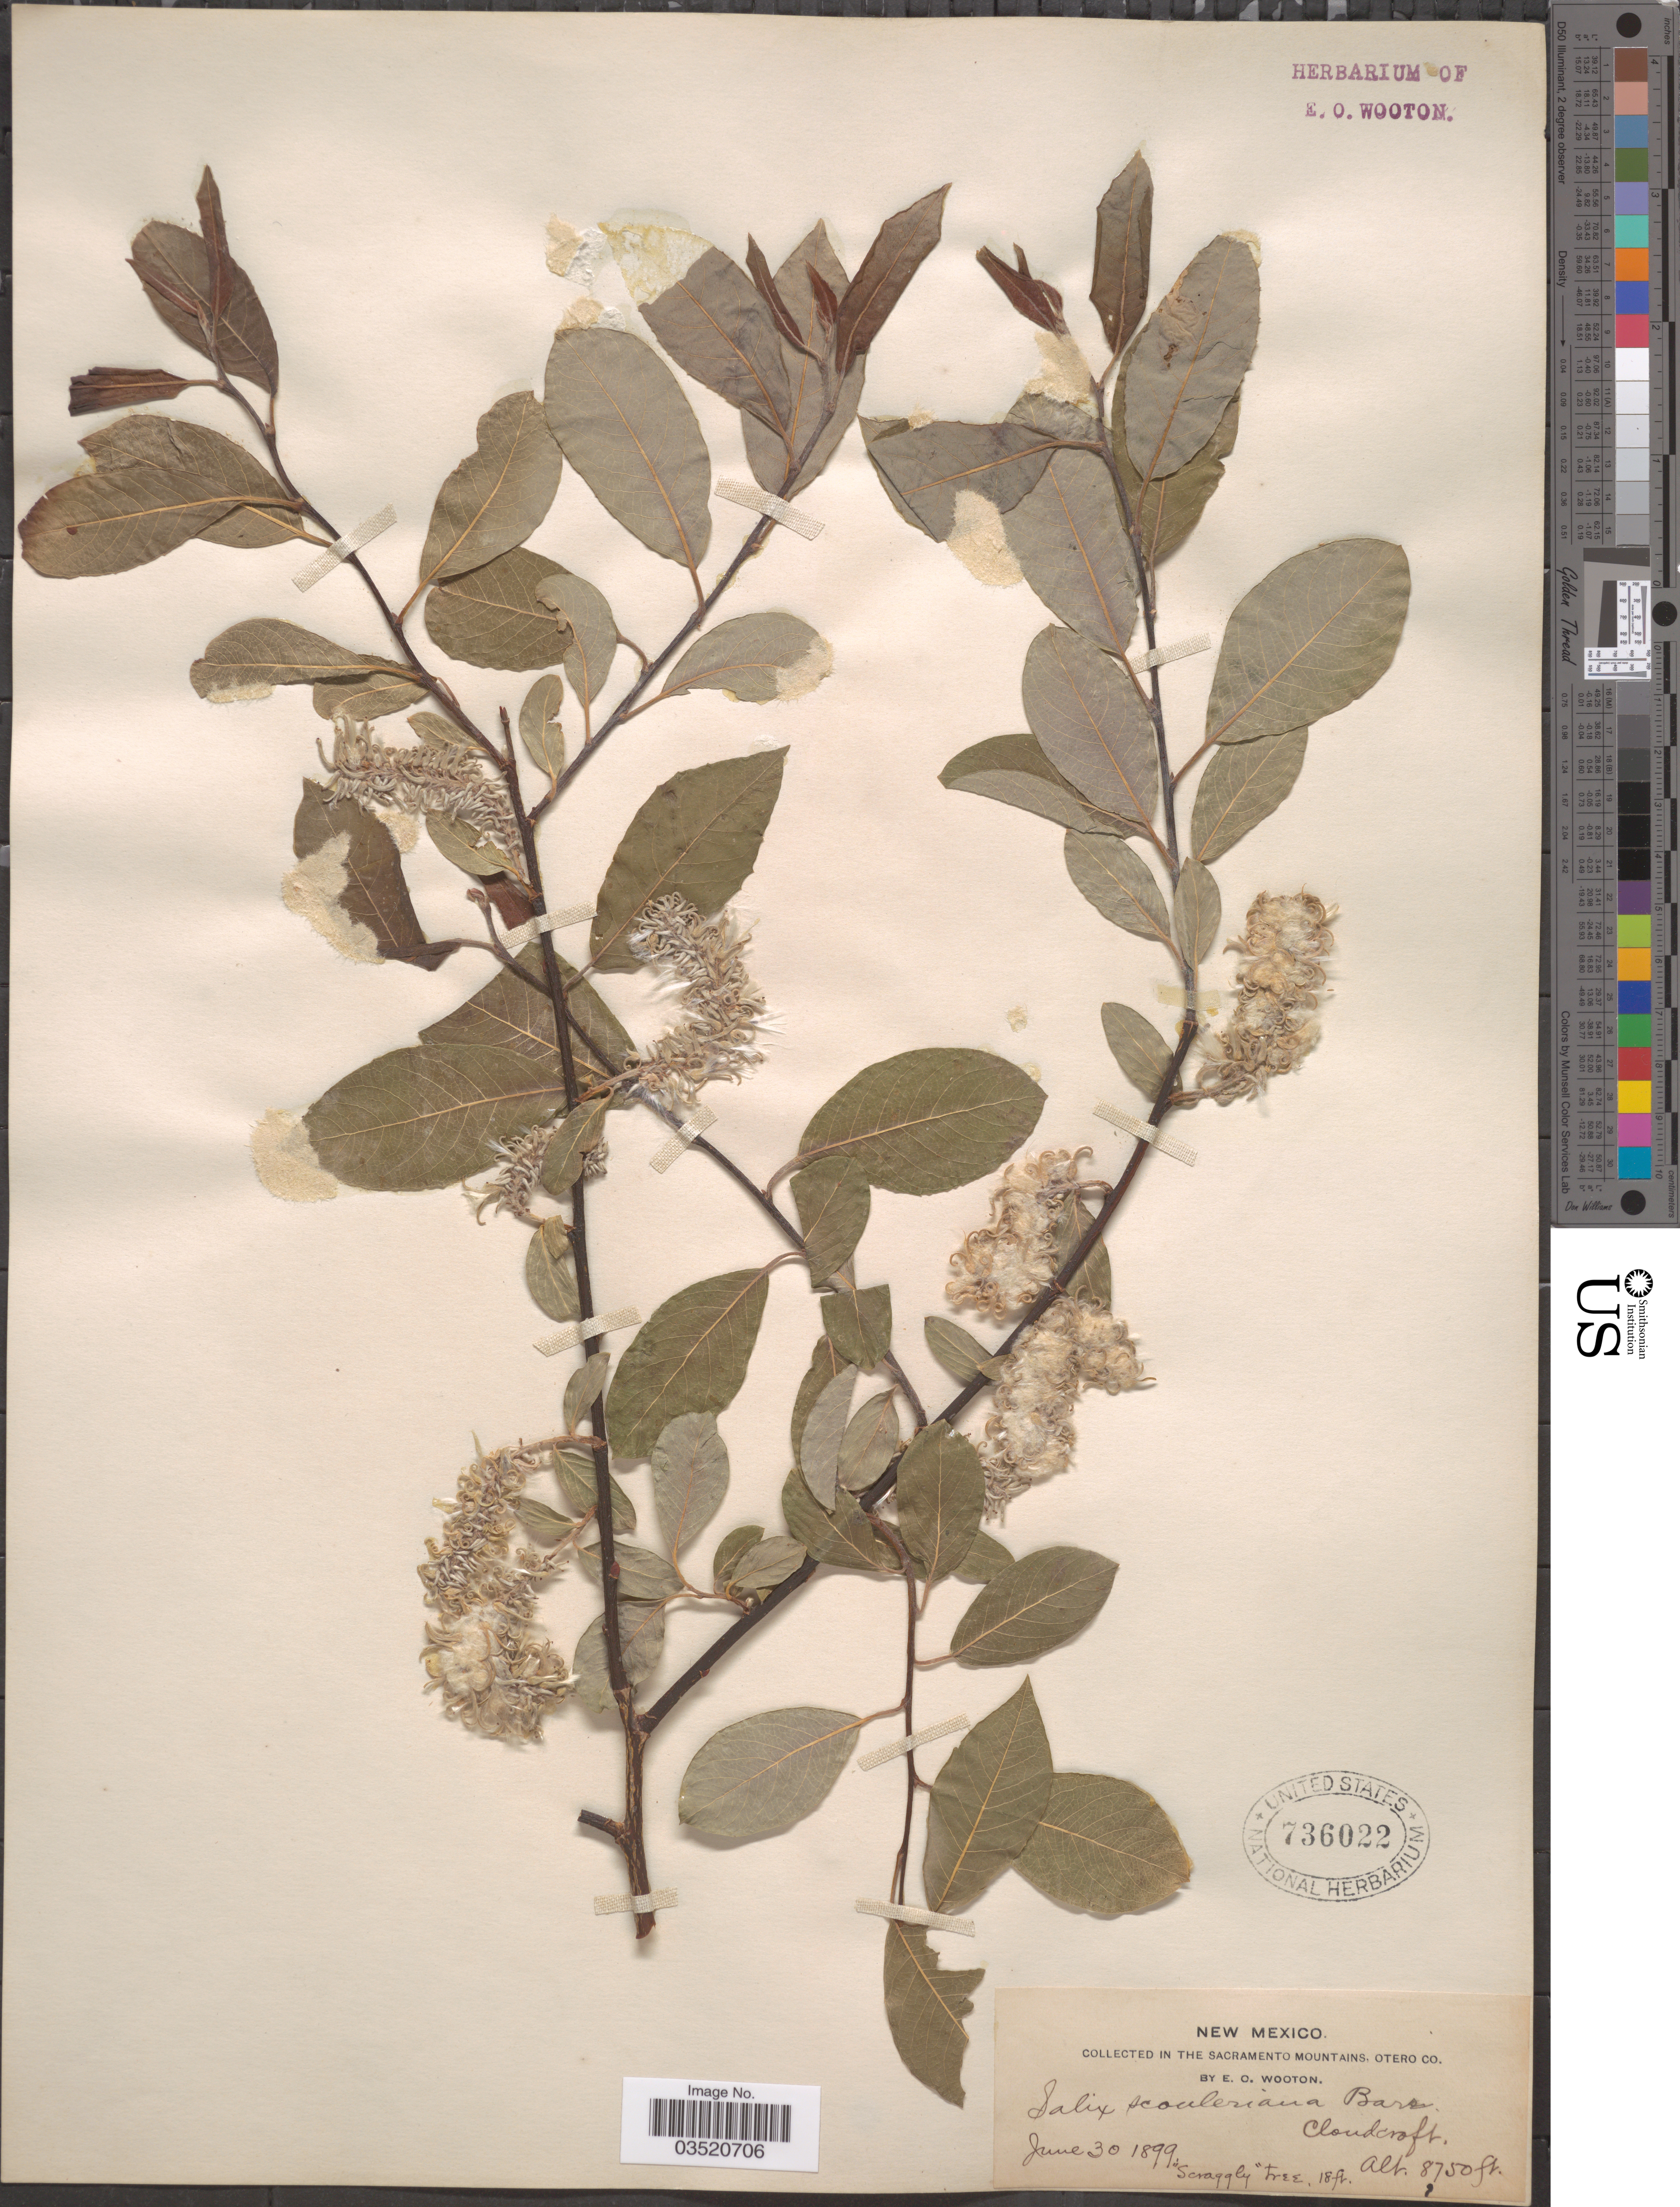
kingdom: Plantae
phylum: Tracheophyta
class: Magnoliopsida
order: Malpighiales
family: Salicaceae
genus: Salix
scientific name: Salix scouleriana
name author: Barratt ex Hook.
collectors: E. O. Wooton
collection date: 1899-06-30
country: United States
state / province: New Mexico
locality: In the Sacramento Mountains, Otero Co. Cloudcroft.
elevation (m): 2667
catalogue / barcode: US 736022